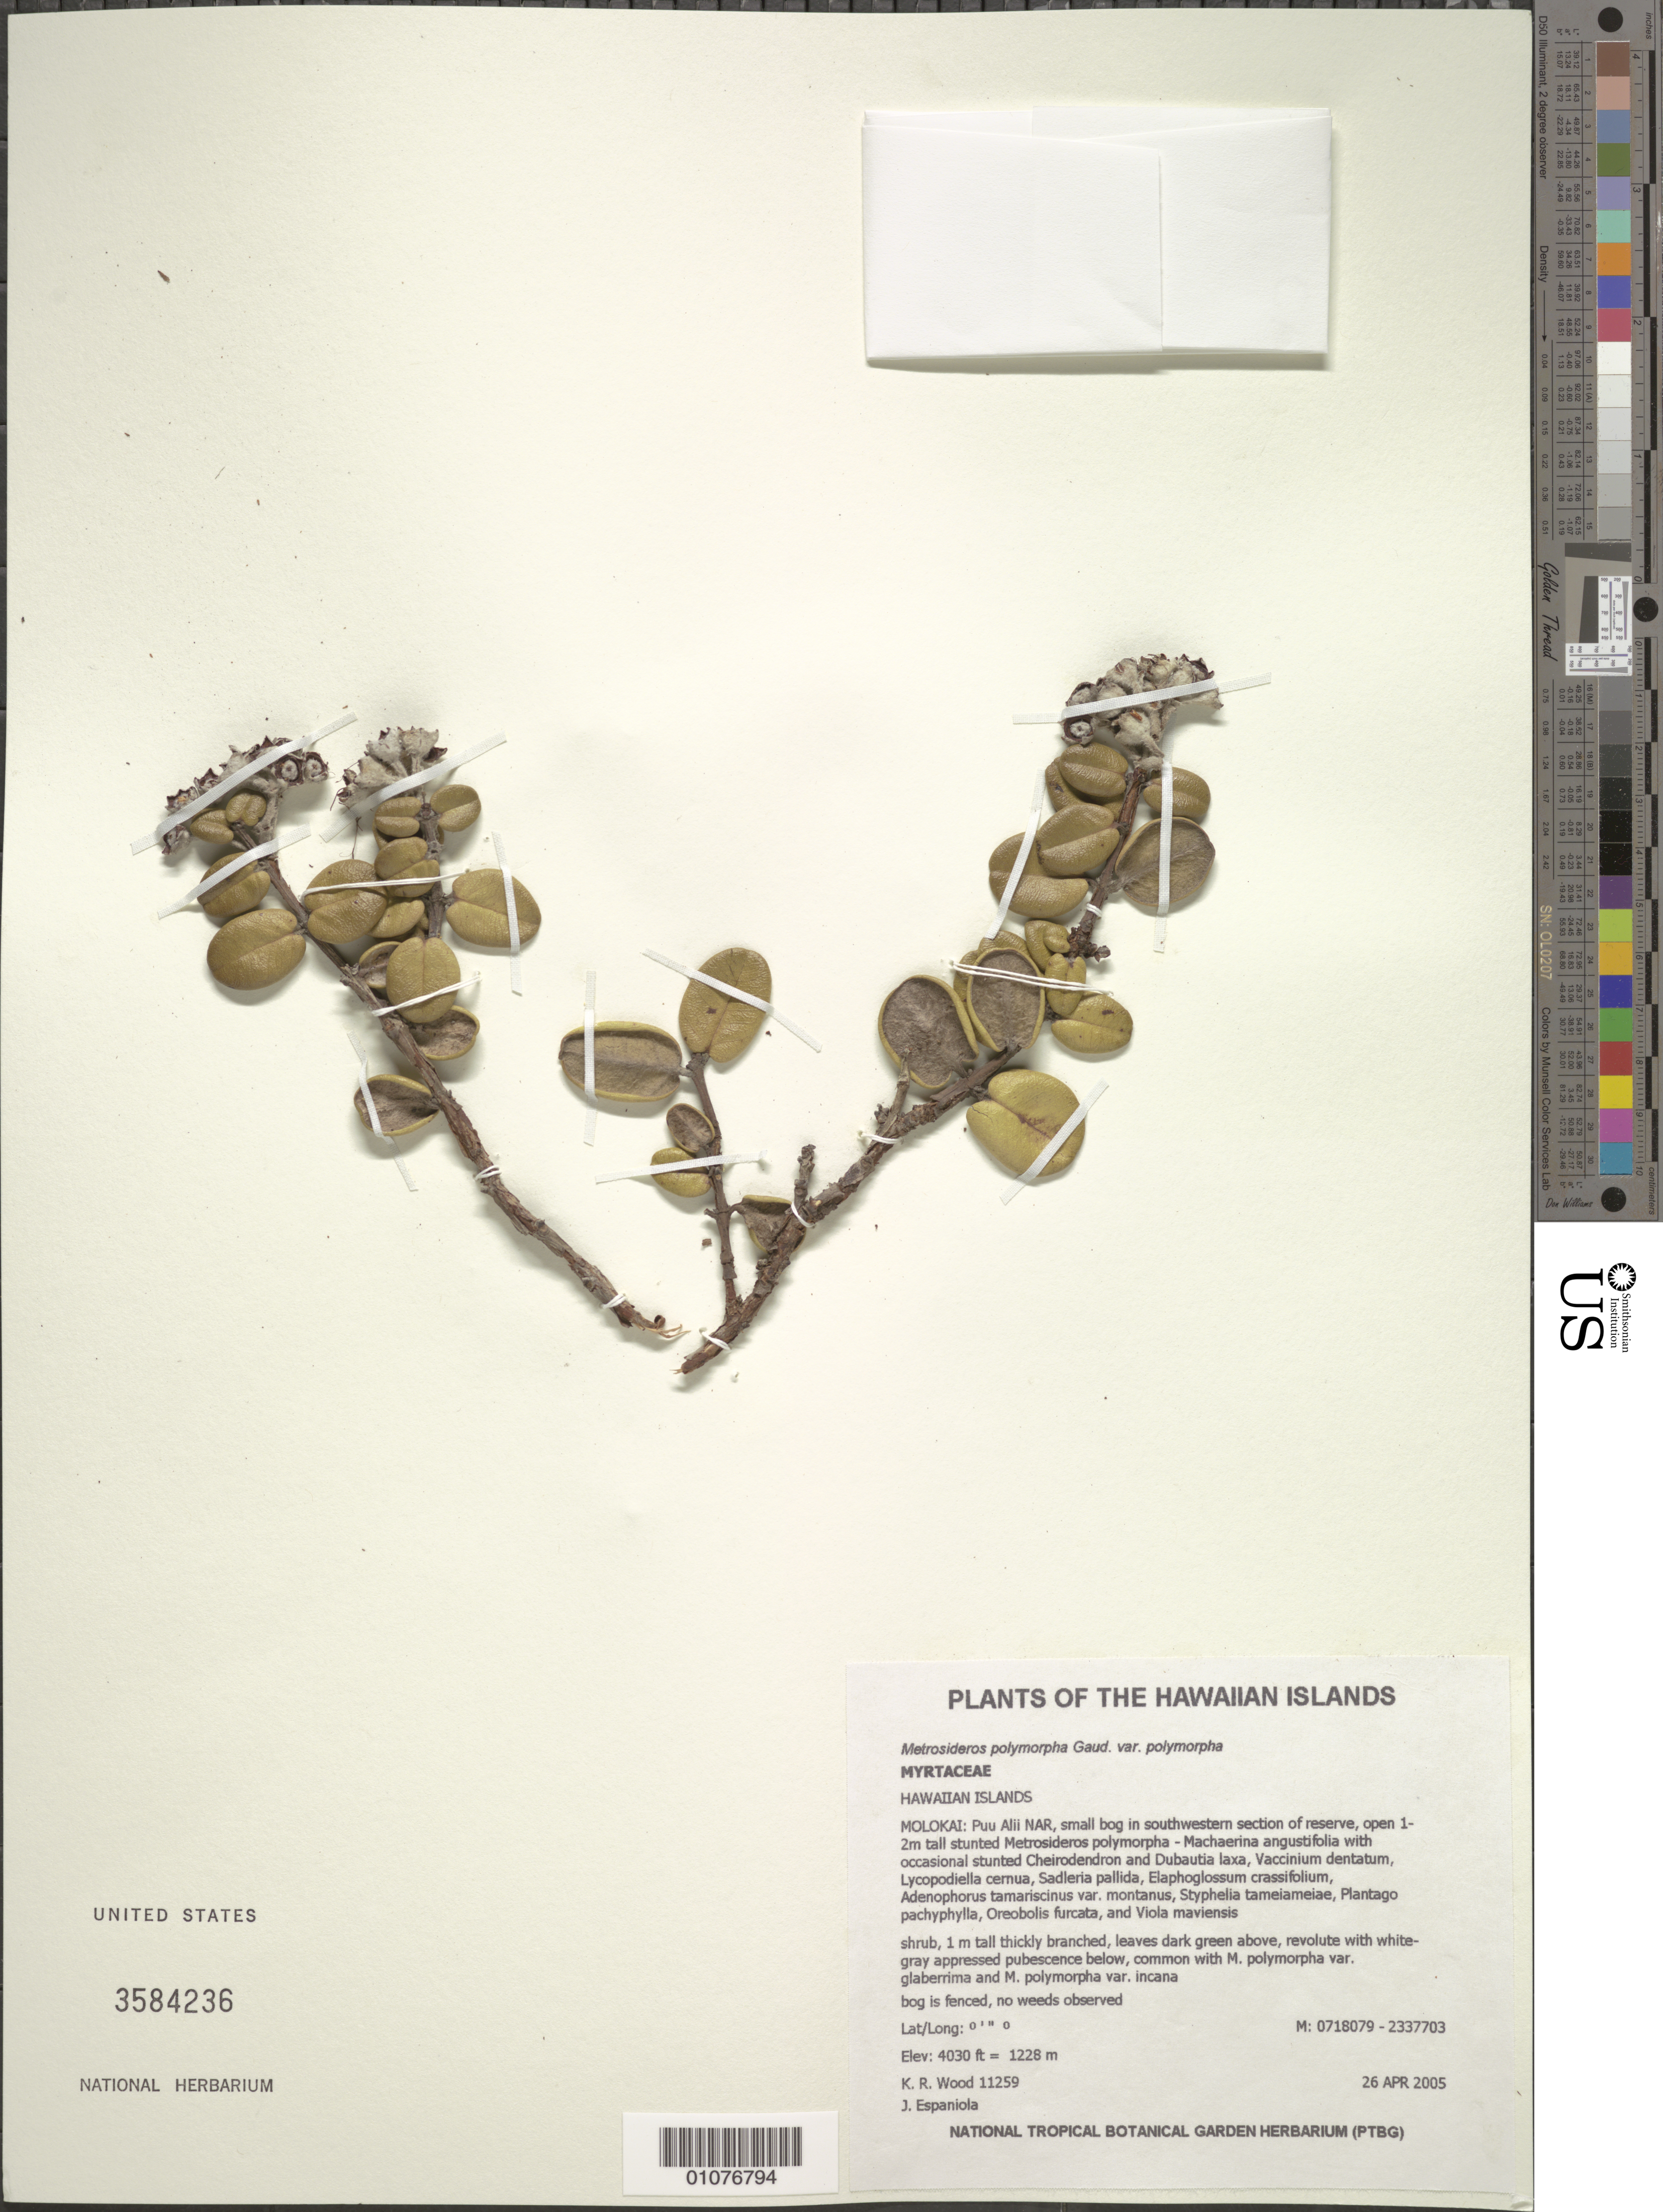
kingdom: Plantae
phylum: Tracheophyta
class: Magnoliopsida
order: Myrtales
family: Myrtaceae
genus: Metrosideros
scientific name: Metrosideros polymorpha var. polymorpha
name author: Gaudich.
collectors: K. R. Wood & J. Espaniola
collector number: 11259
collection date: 2005-04-26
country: United States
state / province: Hawaii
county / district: Maui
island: Moloka'i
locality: Puu Alii NAR, small bog in southwestern section of reserve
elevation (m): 1228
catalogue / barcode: US 3584236